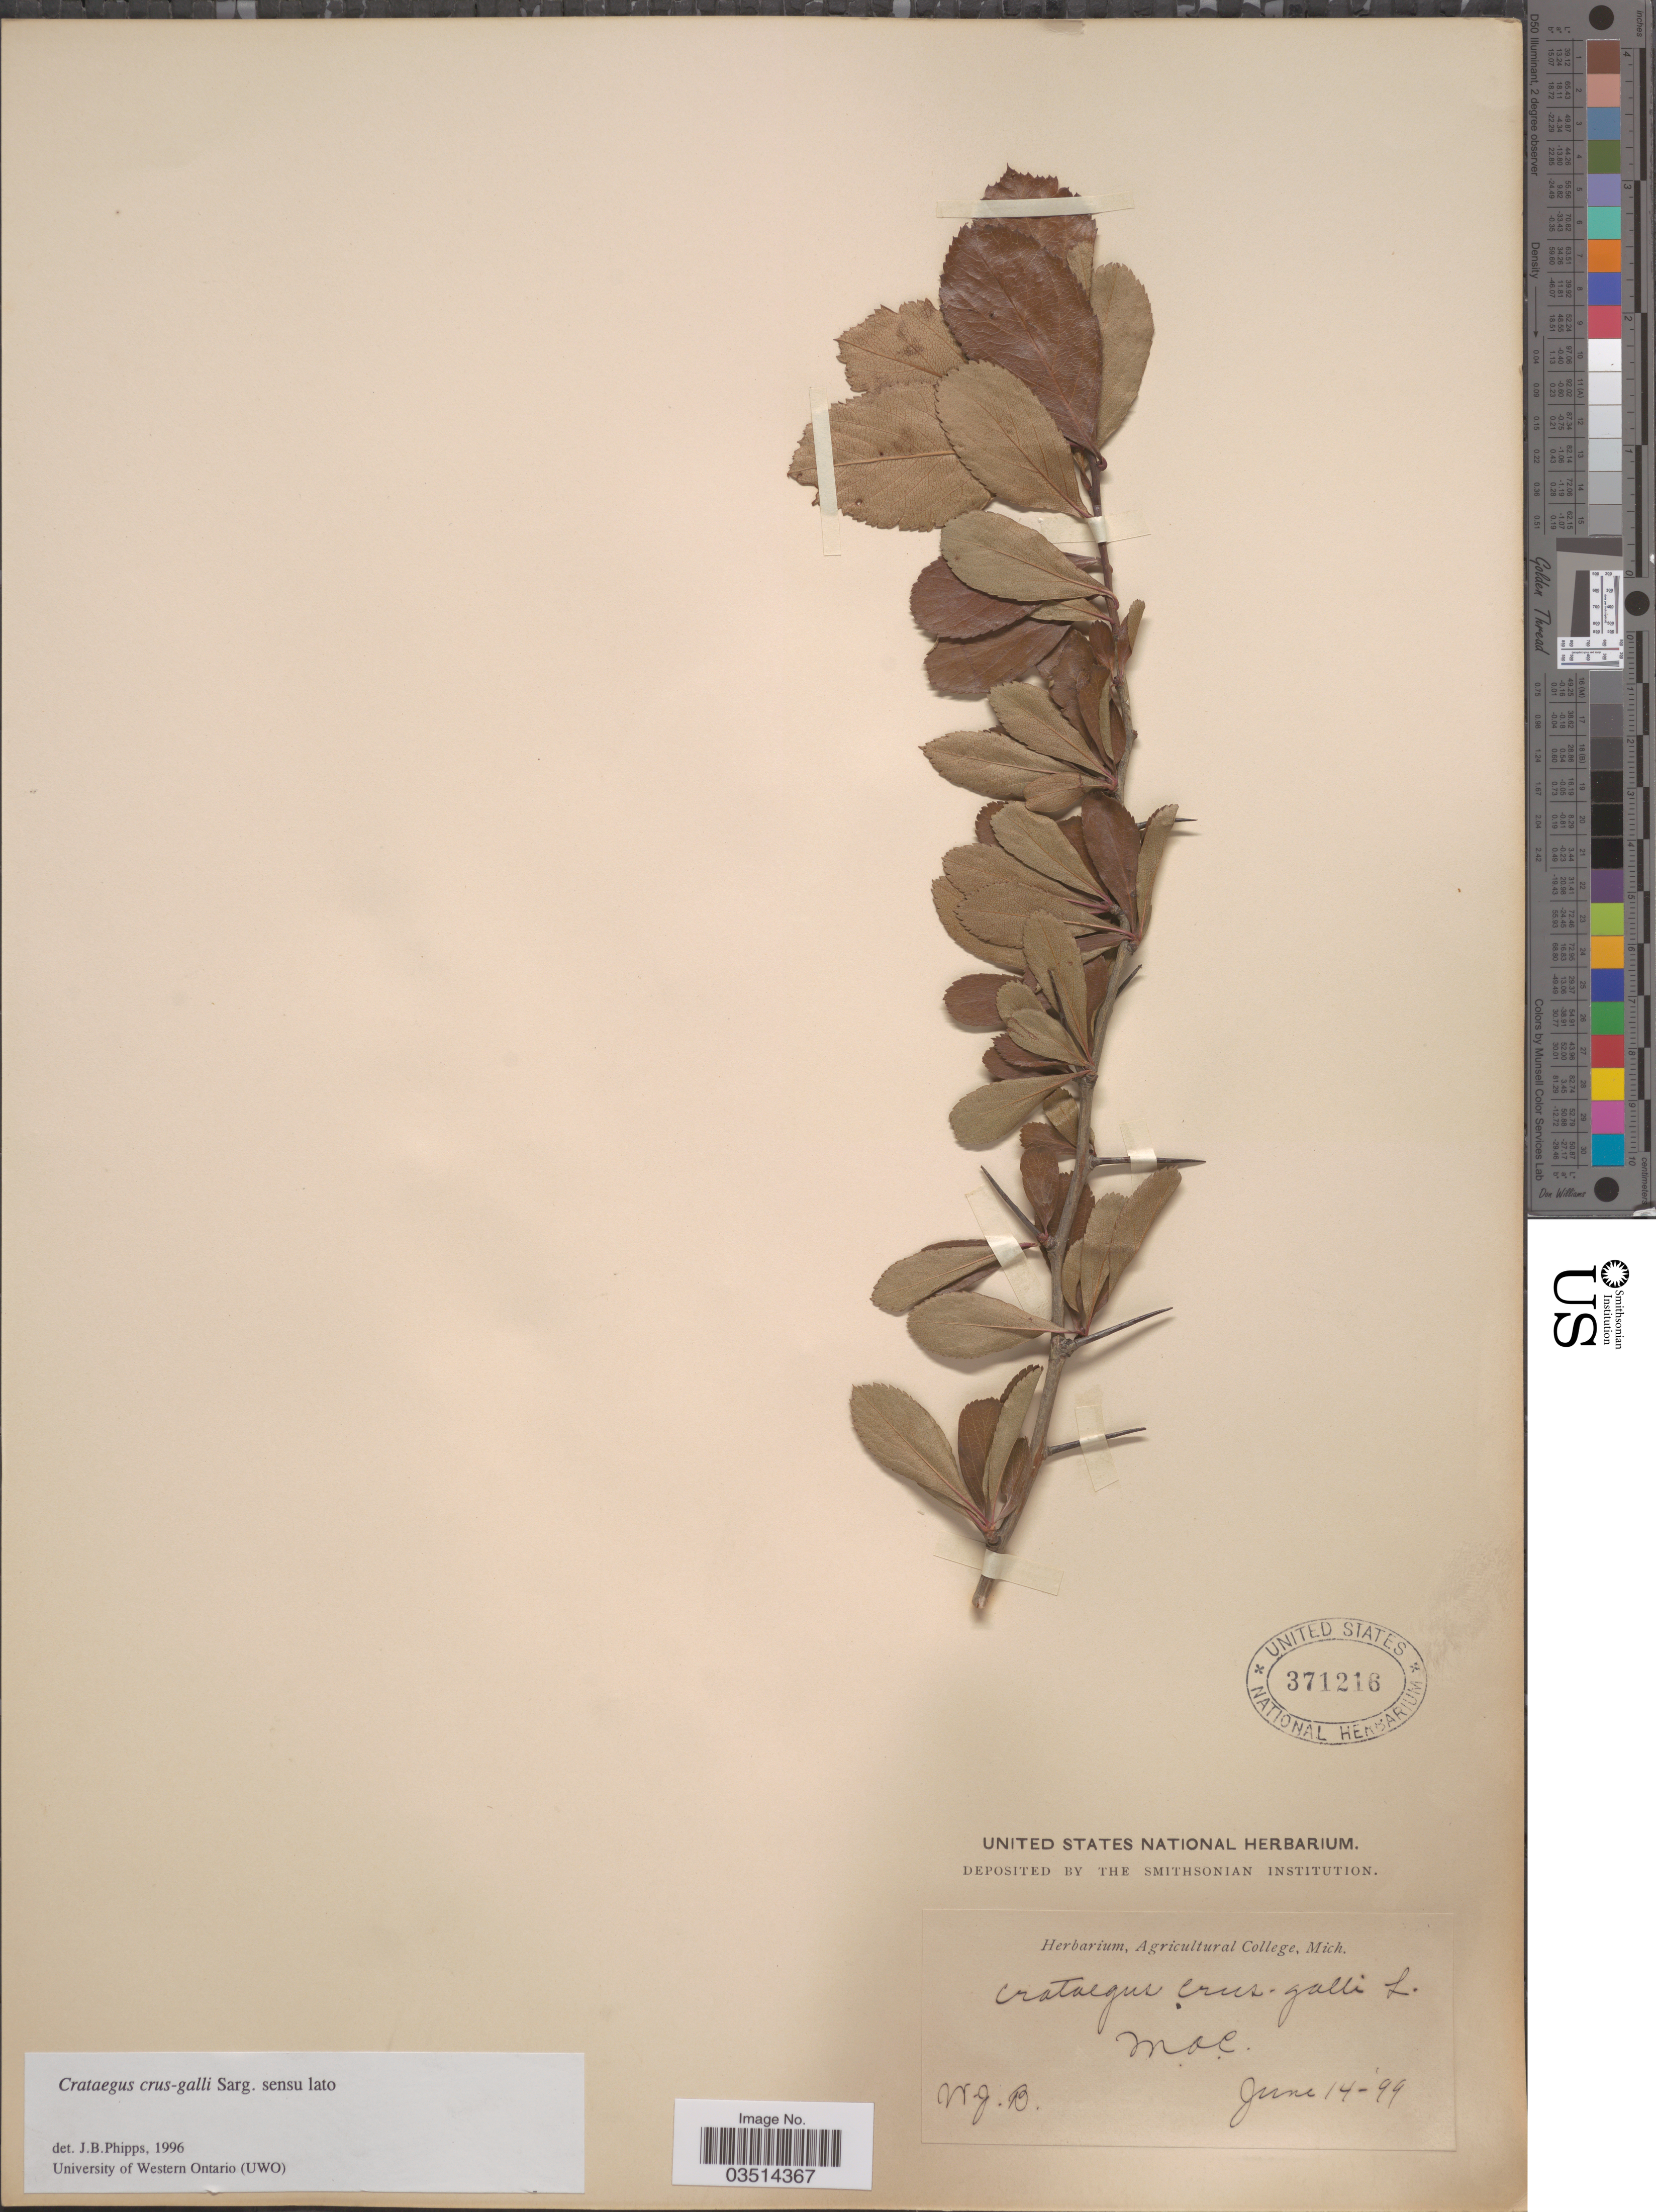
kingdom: Plantae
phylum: Tracheophyta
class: Magnoliopsida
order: Rosales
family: Rosaceae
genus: Crataegus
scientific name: Crataegus crus-galli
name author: L.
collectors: W.J.B.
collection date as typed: Transcribed d/m/y: 14/6/99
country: United States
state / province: Michigan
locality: M. A. C.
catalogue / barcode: US 371216